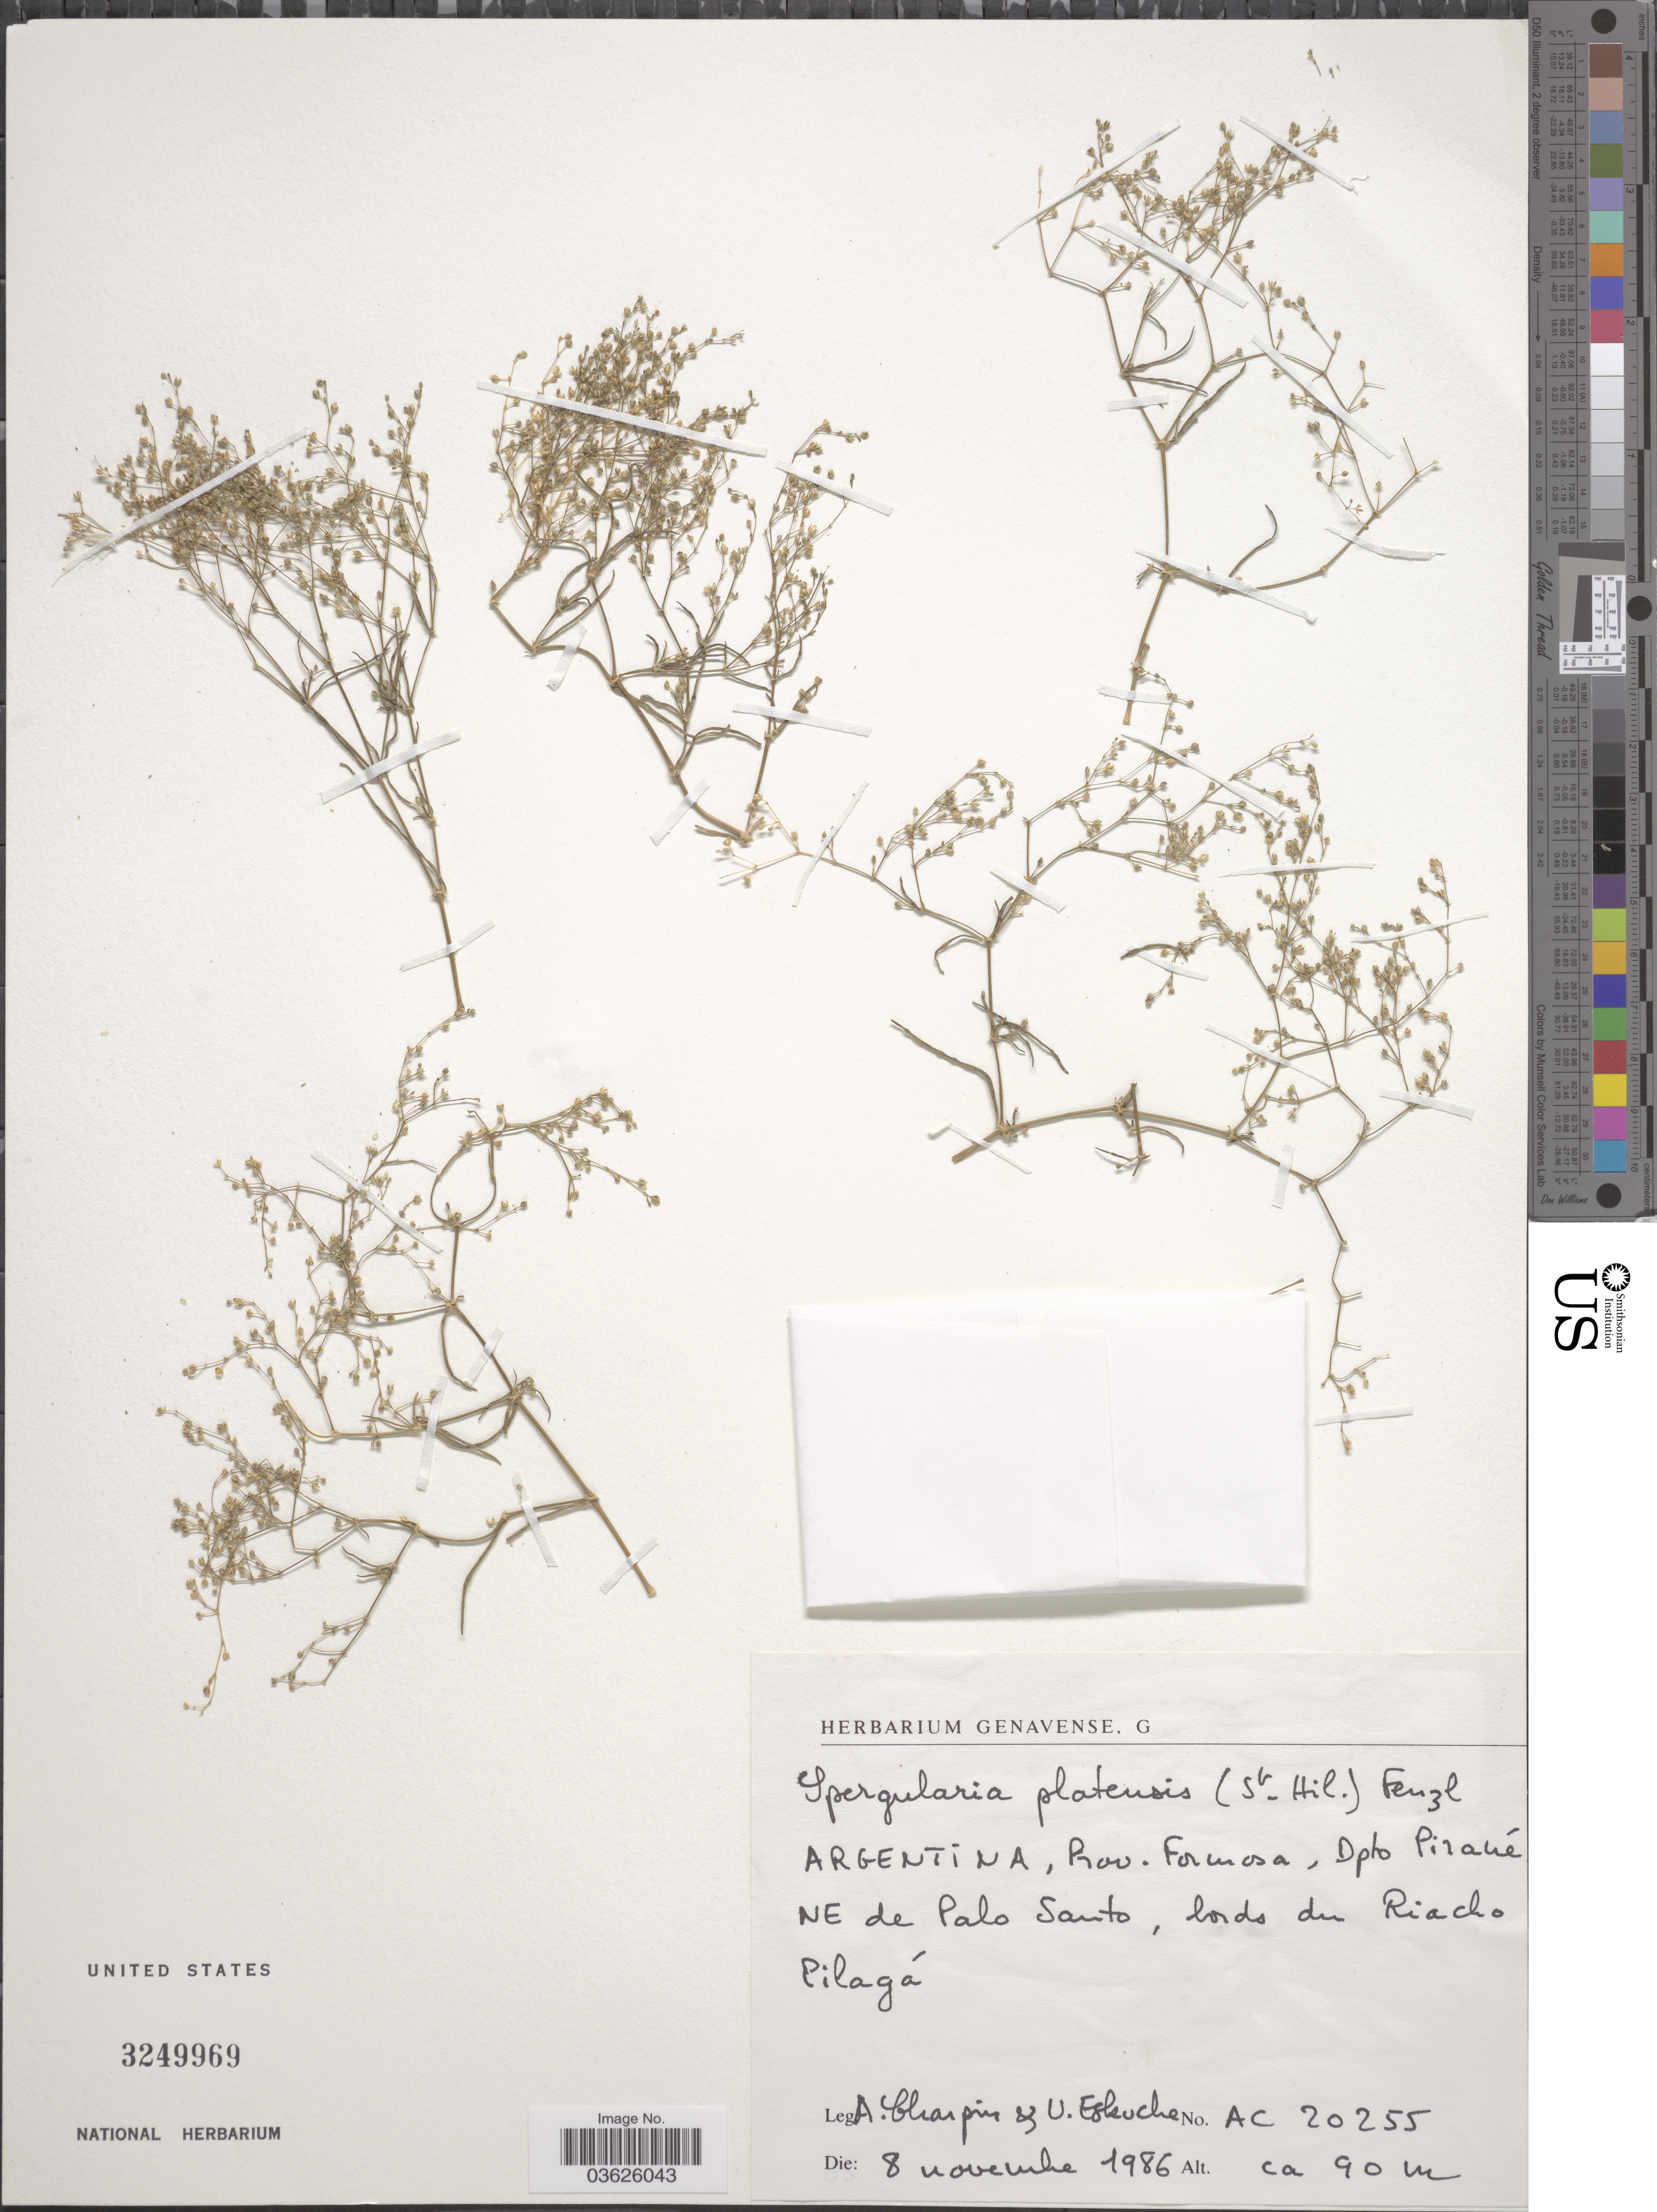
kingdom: Plantae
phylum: Tracheophyta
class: Magnoliopsida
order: Caryophyllales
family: Caryophyllaceae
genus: Spergularia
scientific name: Spergularia platensis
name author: (Cambess.) Fenzl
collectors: A. Charpin & U. Eskuche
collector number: AC20255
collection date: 1986-11-08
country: Argentina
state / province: Formosa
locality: Dpto Pirané NE de Palo Santo, bords du Riacho Pilagá.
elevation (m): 90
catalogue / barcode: US 3249969